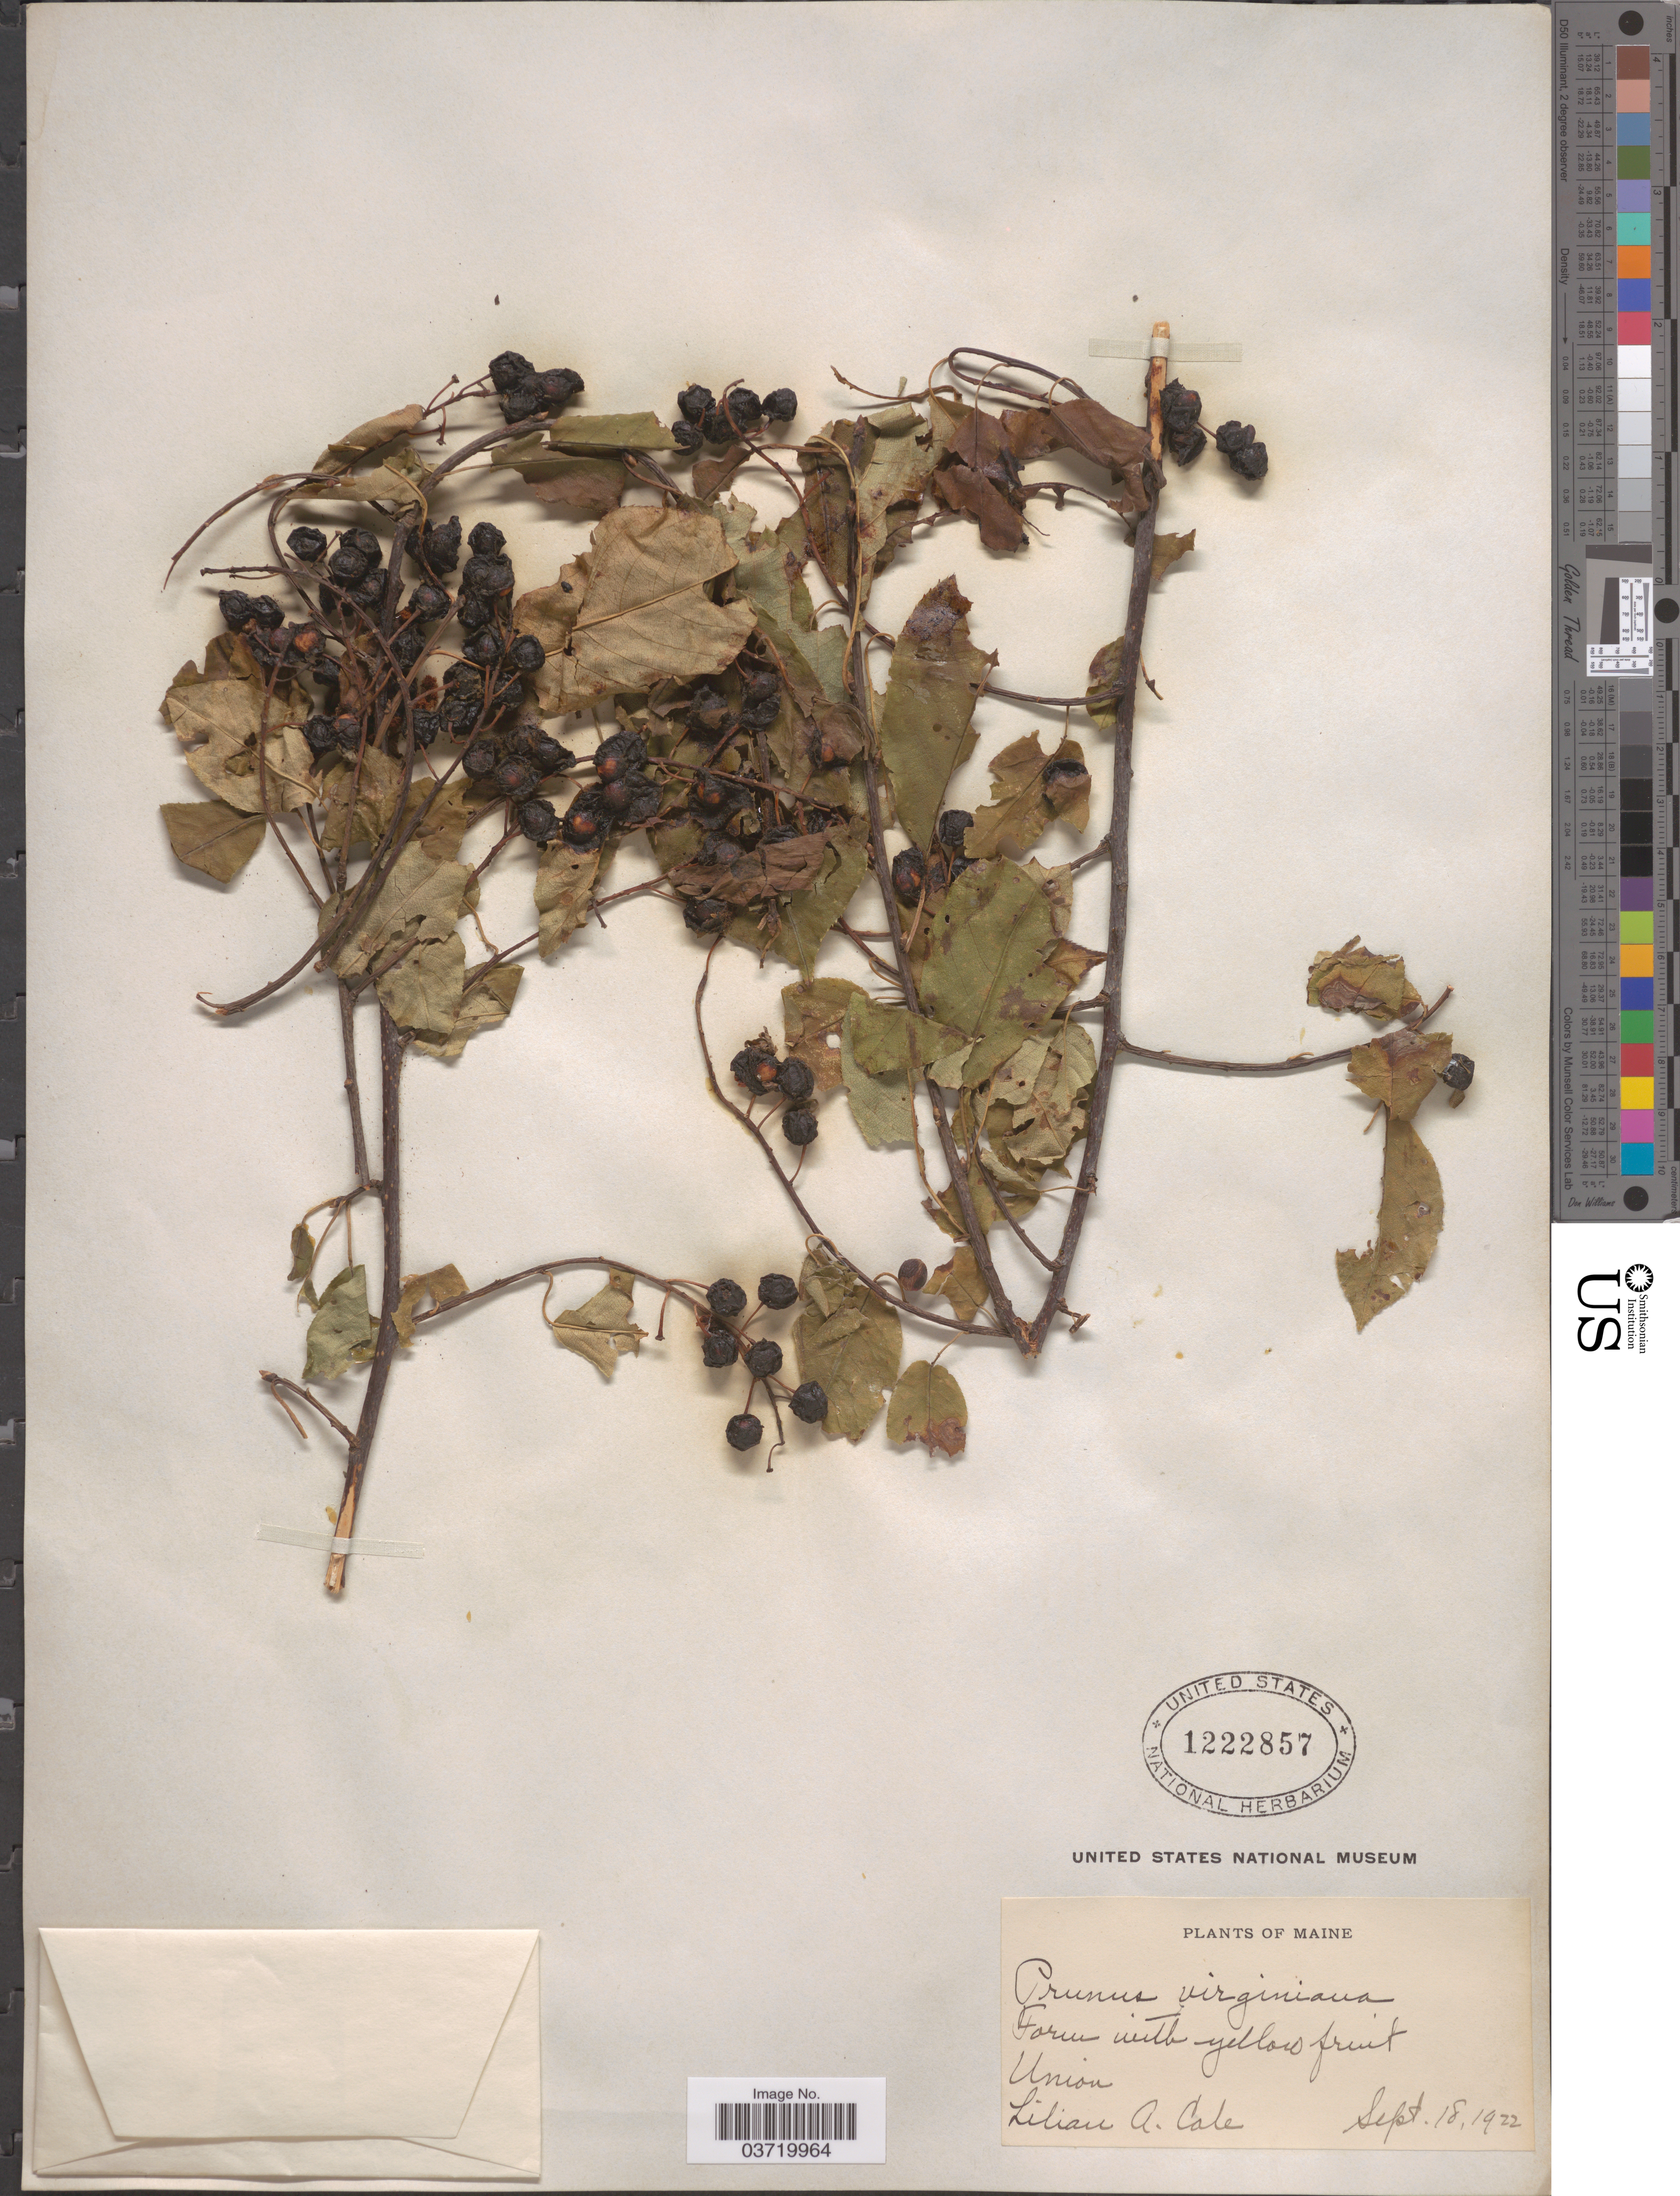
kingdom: Plantae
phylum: Tracheophyta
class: Magnoliopsida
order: Rosales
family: Rosaceae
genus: Prunus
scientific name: Prunus virginiana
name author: L.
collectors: L. A. Cole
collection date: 1922-09-18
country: United States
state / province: Maine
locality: Union.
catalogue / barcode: US 1222857